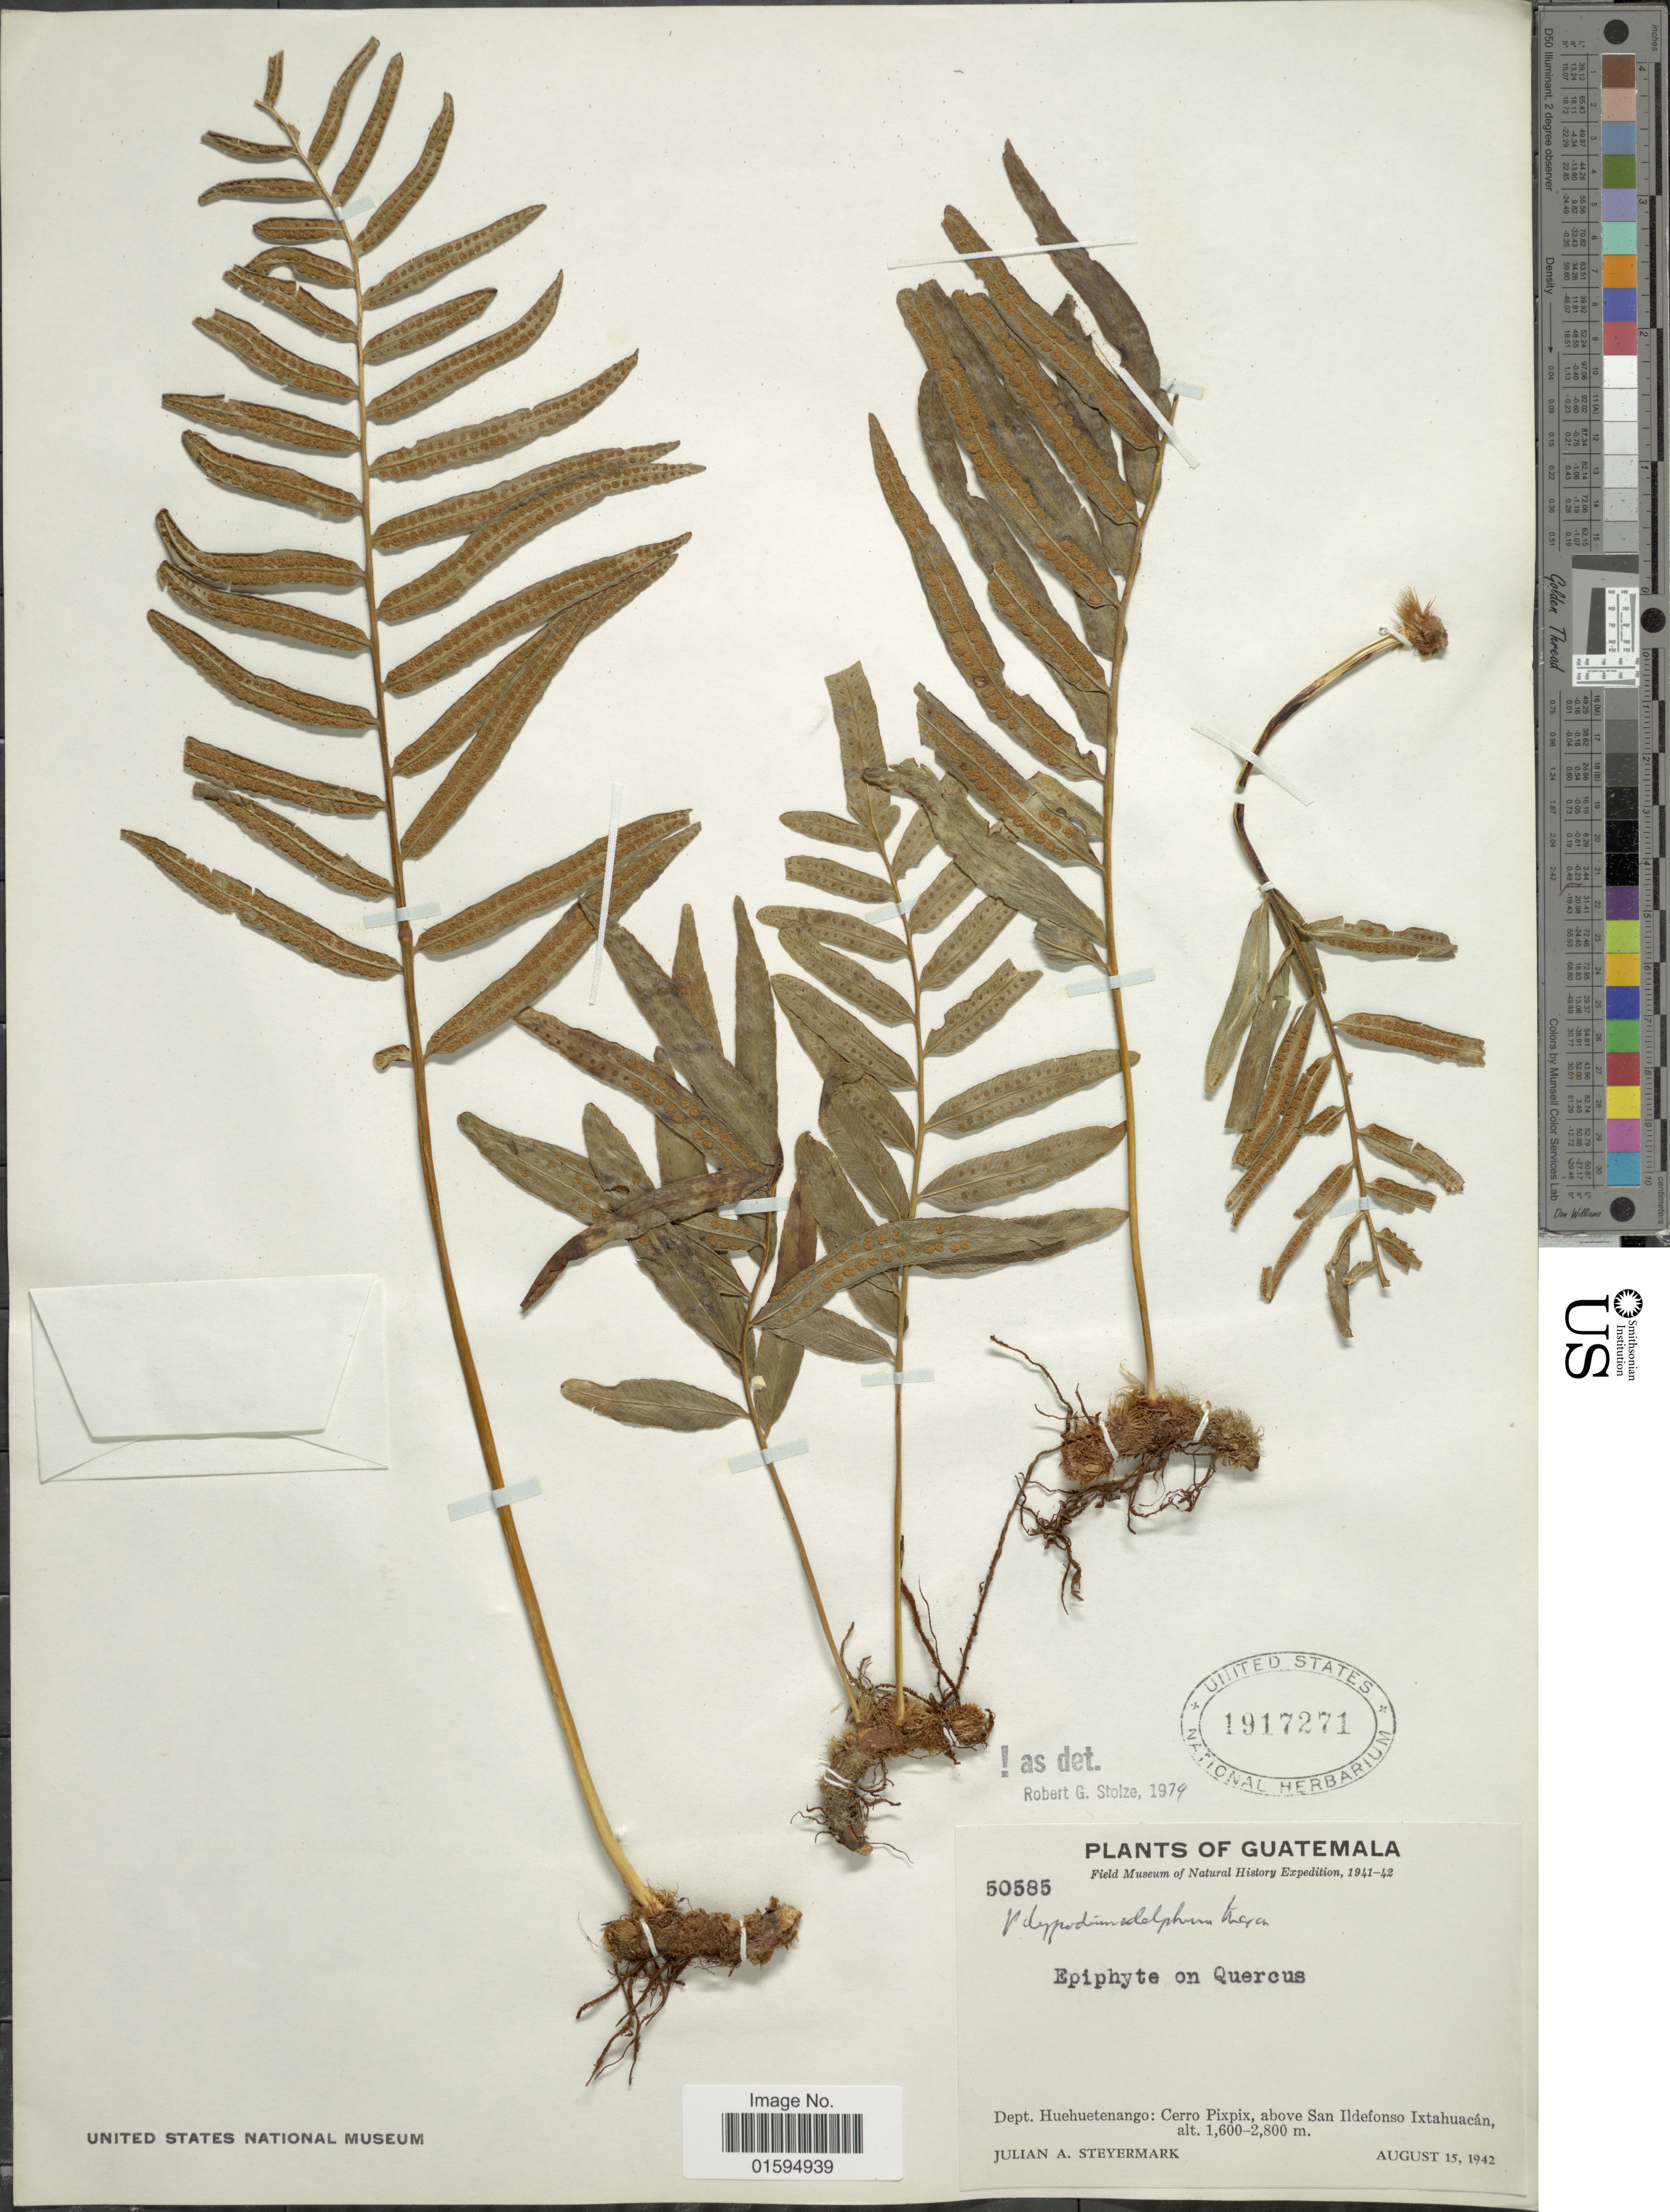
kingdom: Plantae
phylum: Tracheophyta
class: Polypodiopsida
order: Polypodiales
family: Polypodiaceae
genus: Polypodium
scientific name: Polypodium adelphum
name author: Maxon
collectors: J. Steyermark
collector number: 50585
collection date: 1942-08-15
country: Guatemala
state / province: Huehuetenango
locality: Dept. Huehuetenango: Cerro Pixpix, above San Ildefonso Ixtahuacan, Epiphyte on Quercus.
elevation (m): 1600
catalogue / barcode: US 1917271